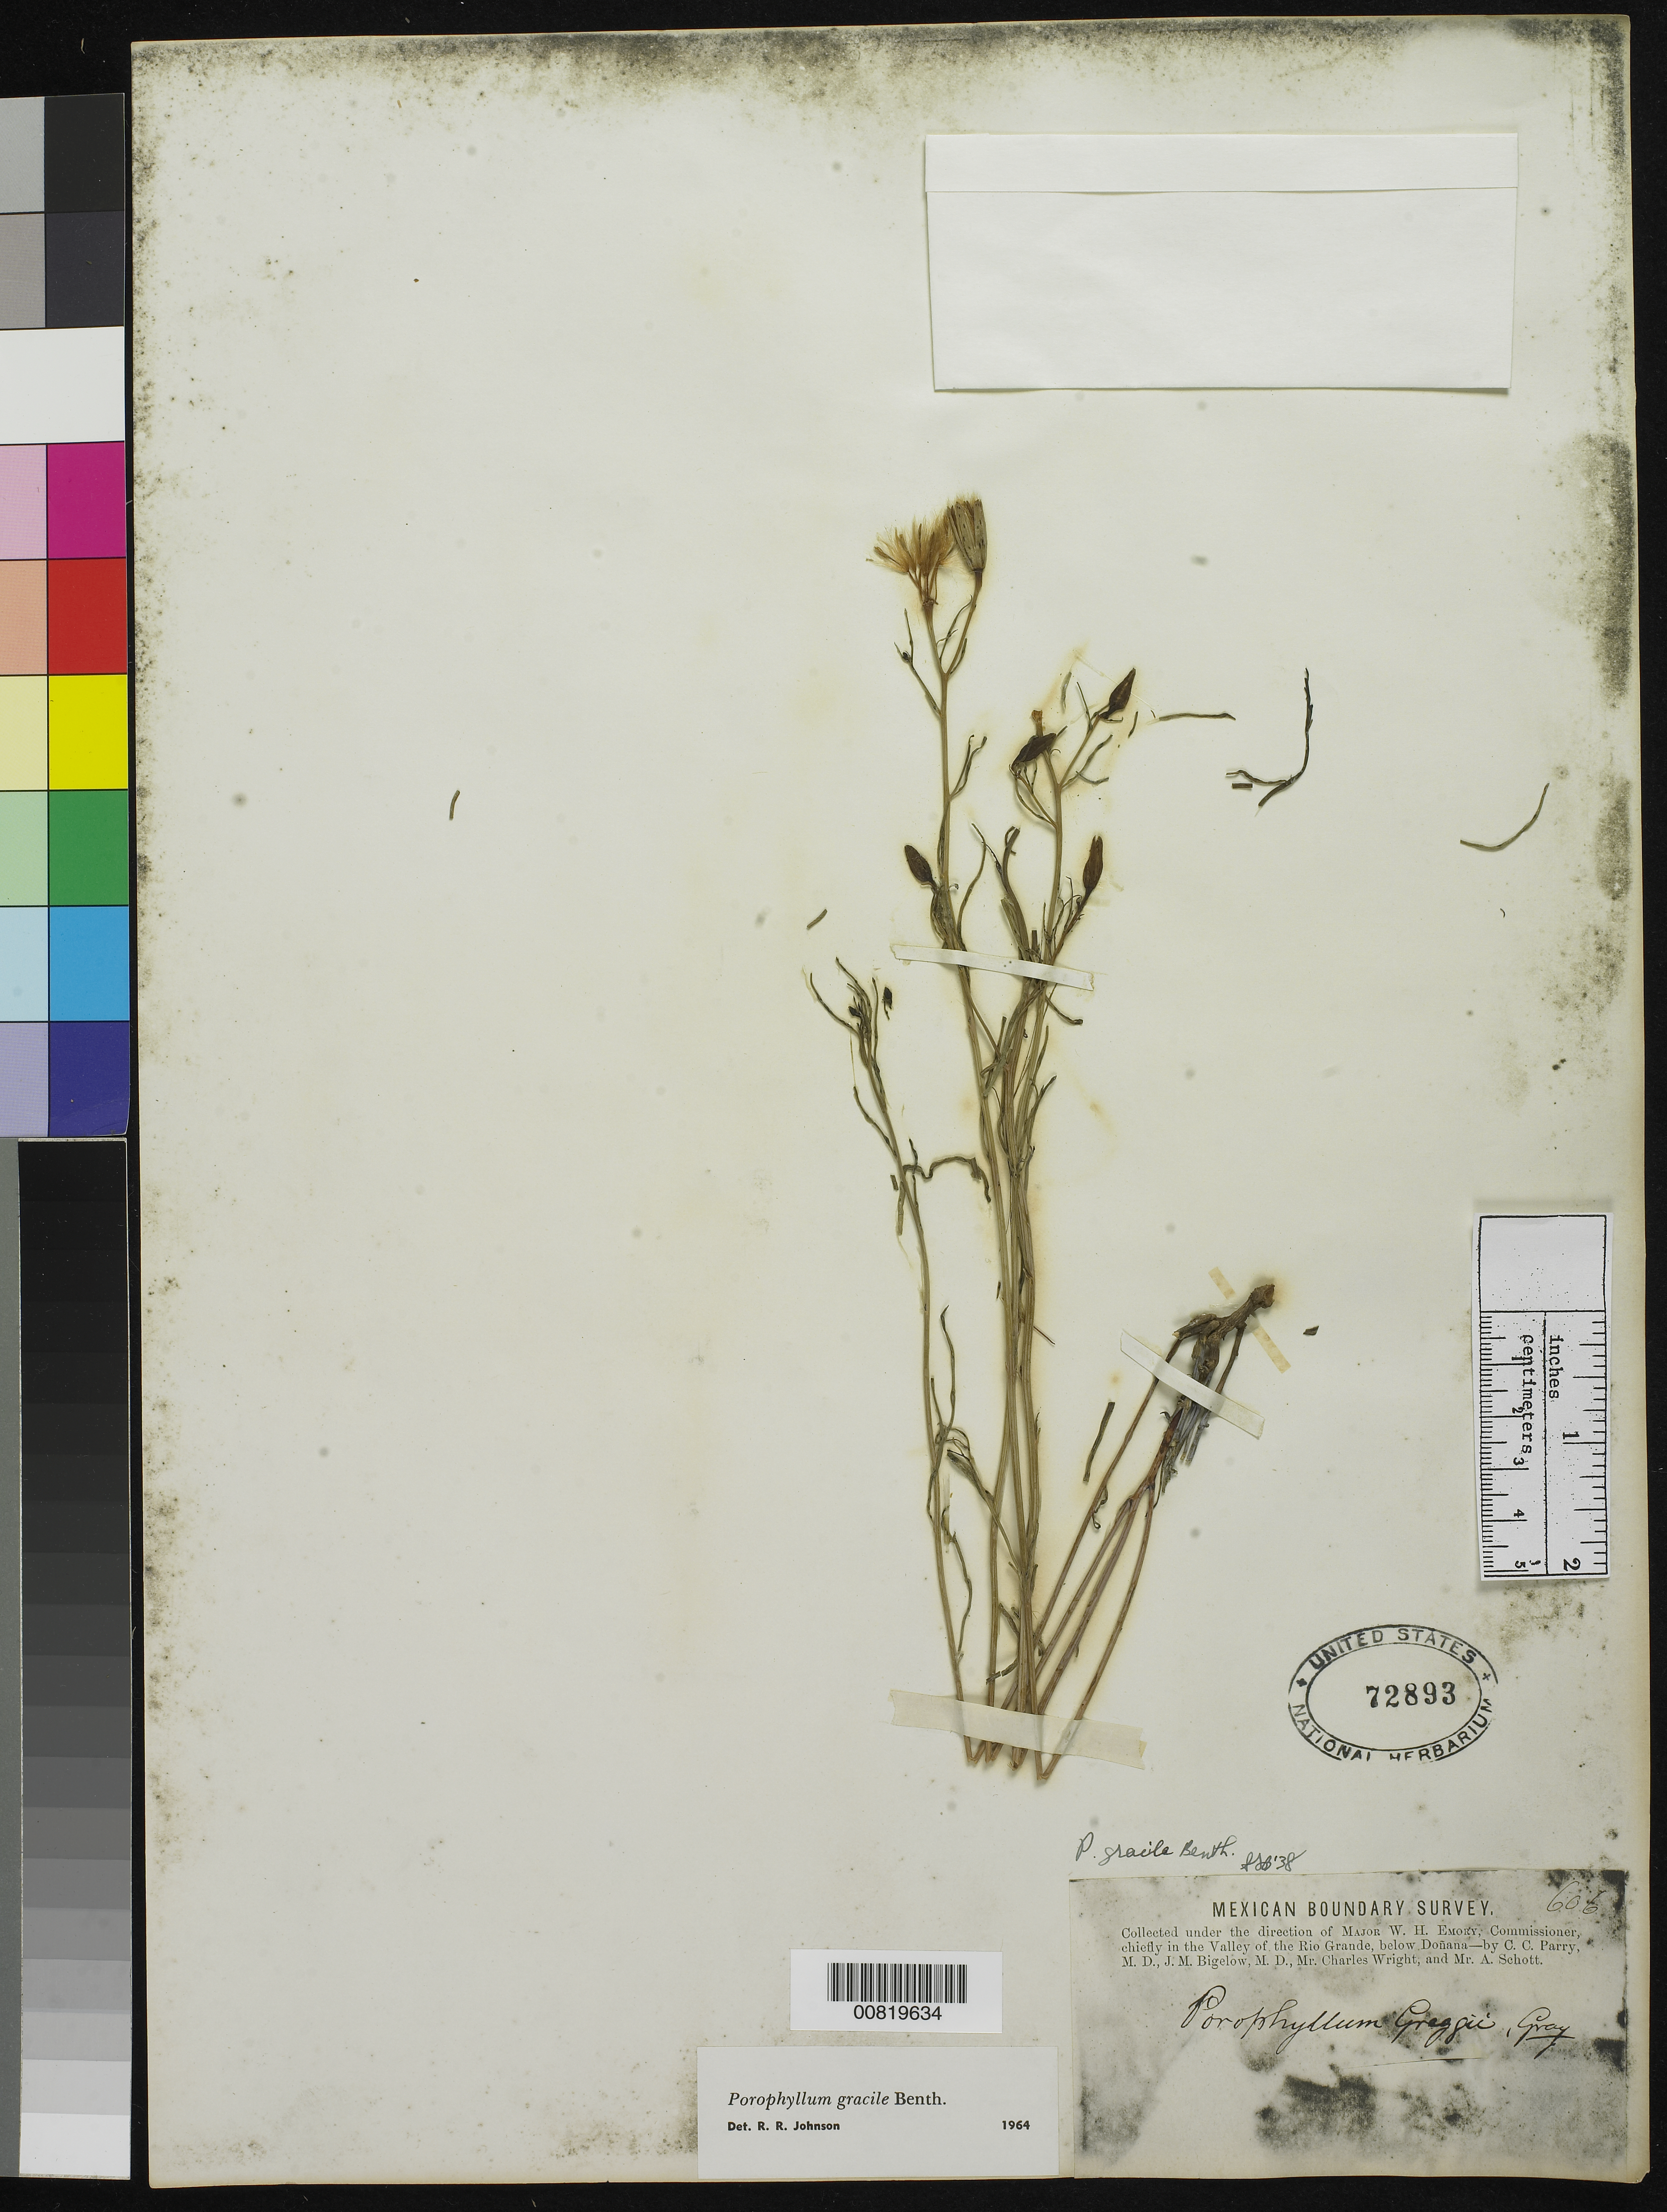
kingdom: Plantae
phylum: Tracheophyta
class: Magnoliopsida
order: Asterales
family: Asteraceae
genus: Porophyllum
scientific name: Porophyllum gracile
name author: Benth.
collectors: C. C. Parry, J. M. Bigelow, C. Wright & A. C. V. Schott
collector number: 606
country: United States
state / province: New Mexico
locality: Valley of the Rio Grande, below Doñana, New Mexico.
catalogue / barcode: US 72893